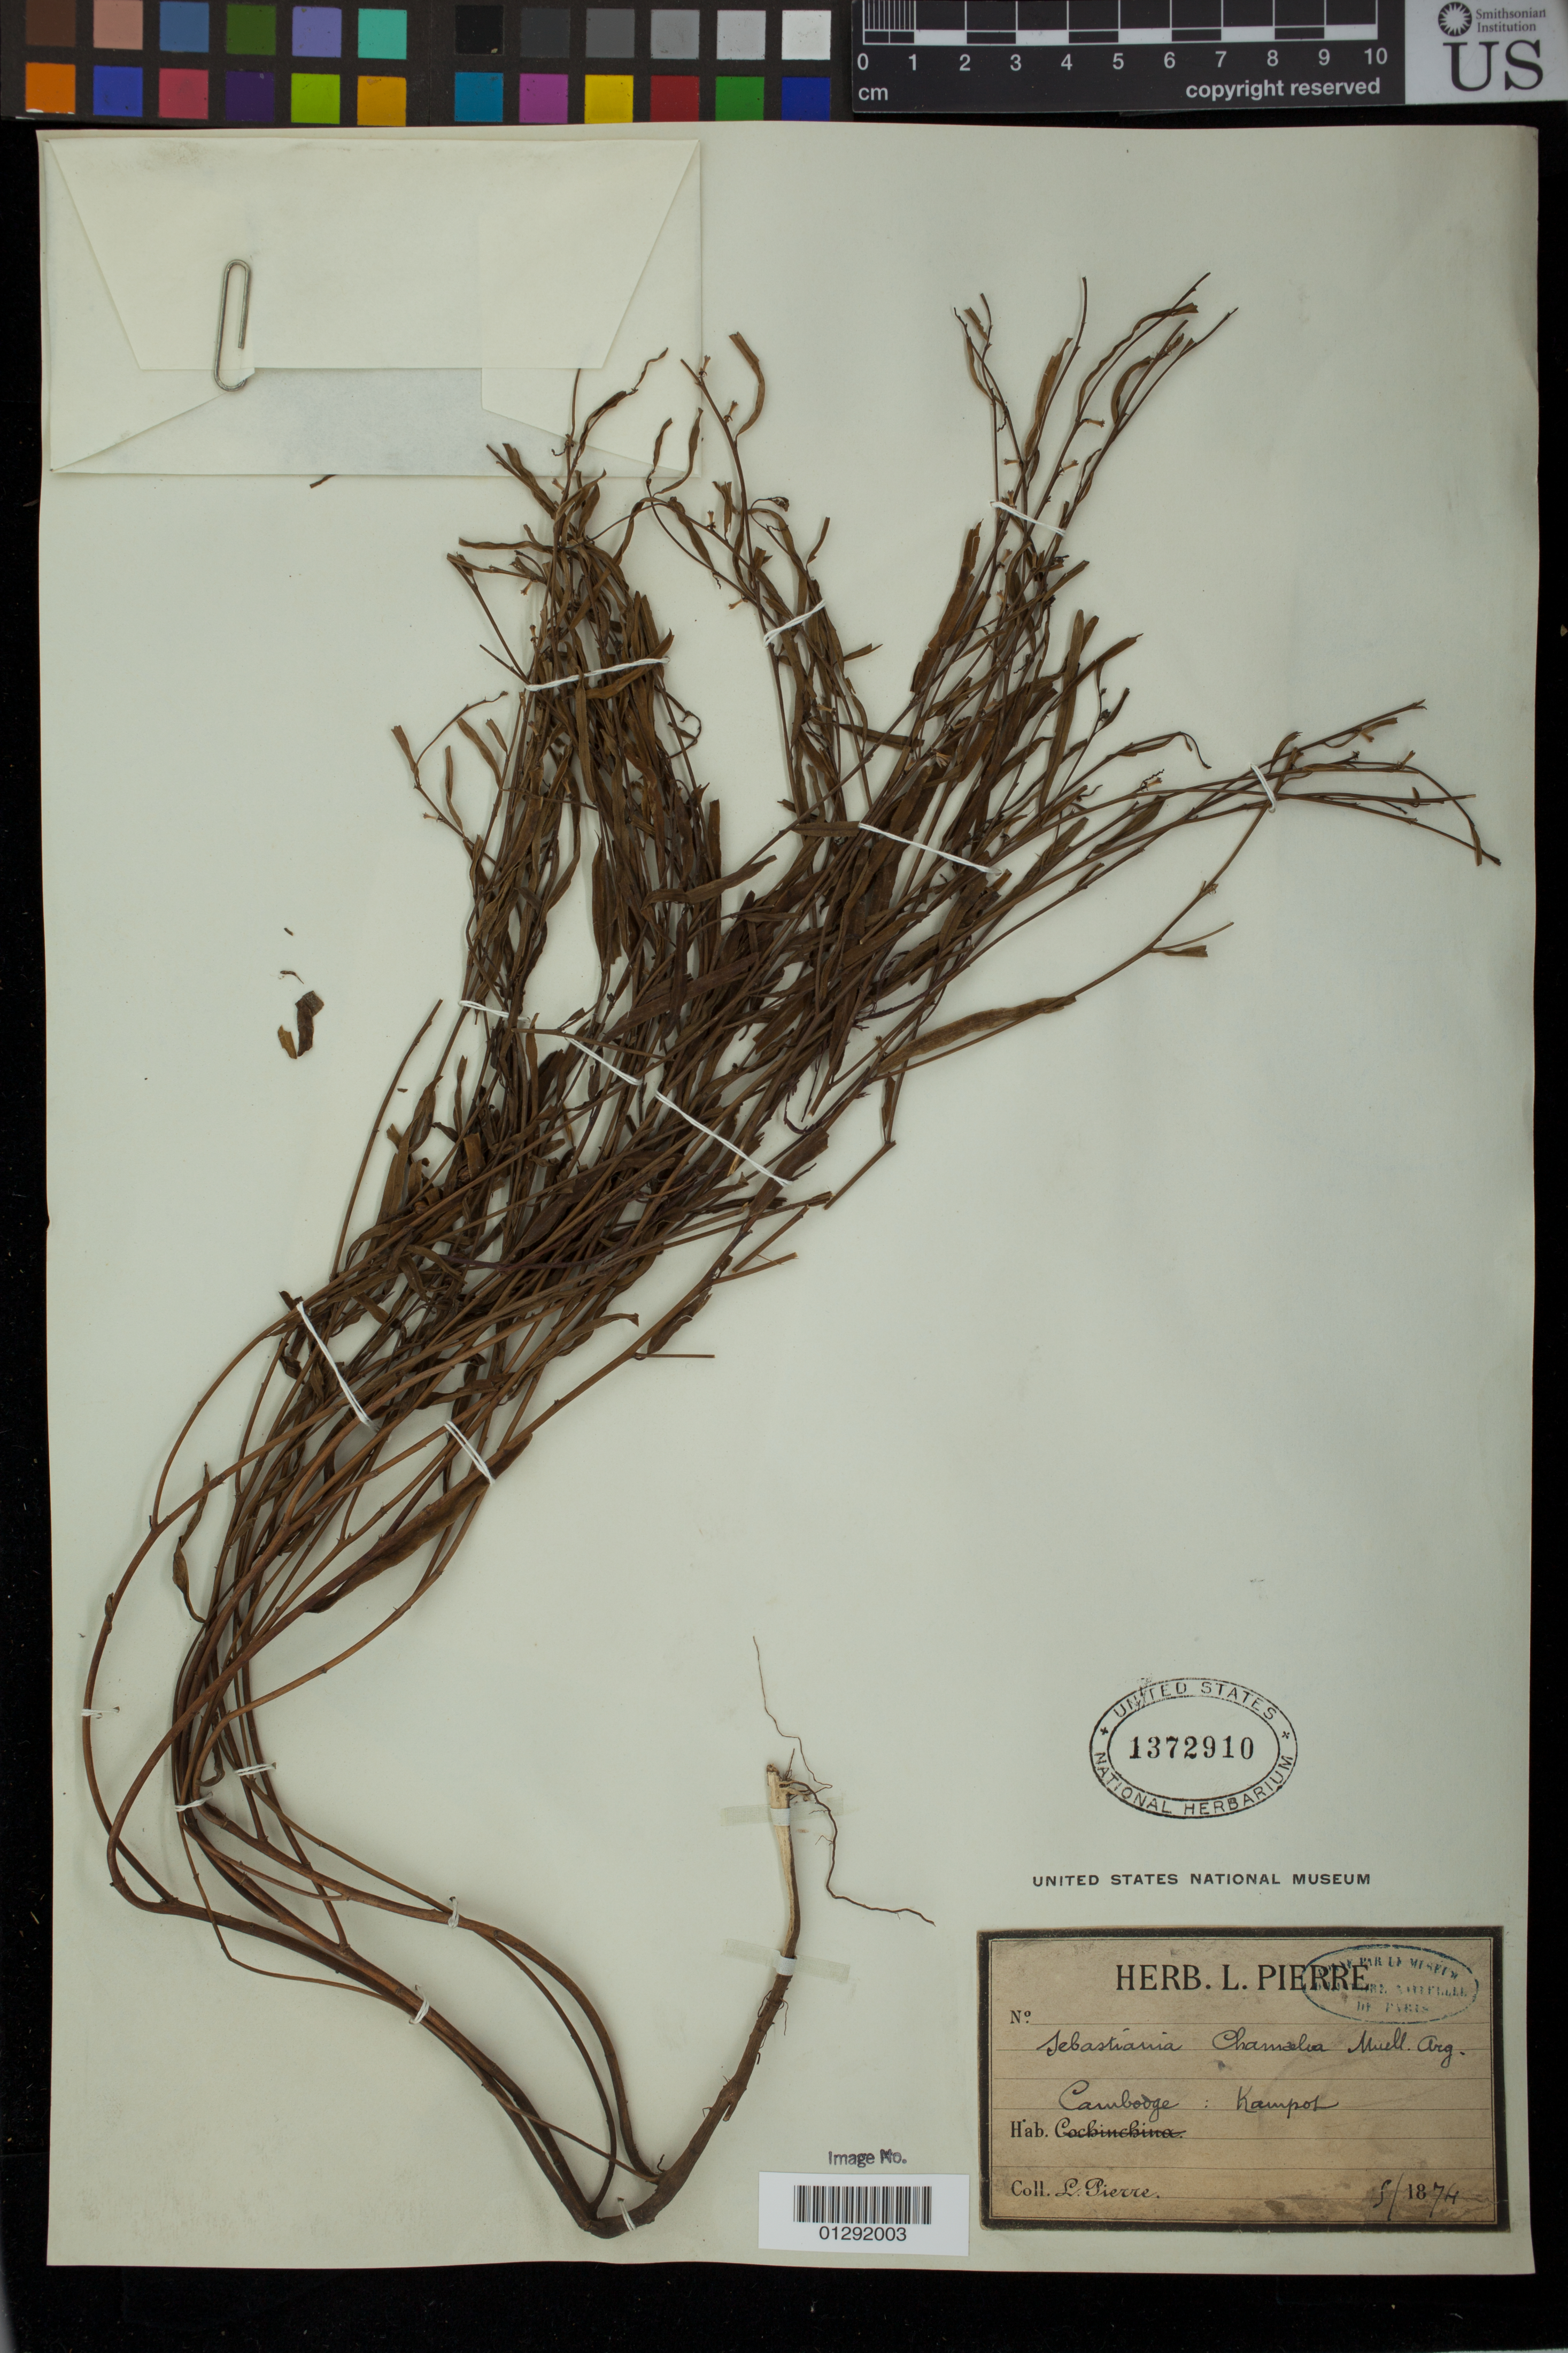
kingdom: Plantae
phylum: Tracheophyta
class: Magnoliopsida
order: Malpighiales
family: Euphorbiaceae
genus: Sebastiania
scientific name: Sebastiania chamaelea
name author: (L.) Müll. Arg.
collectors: J. Pierre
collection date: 1874-05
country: Cambodia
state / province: Kâmpât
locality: Cambodge: Kampot.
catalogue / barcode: US 1372910